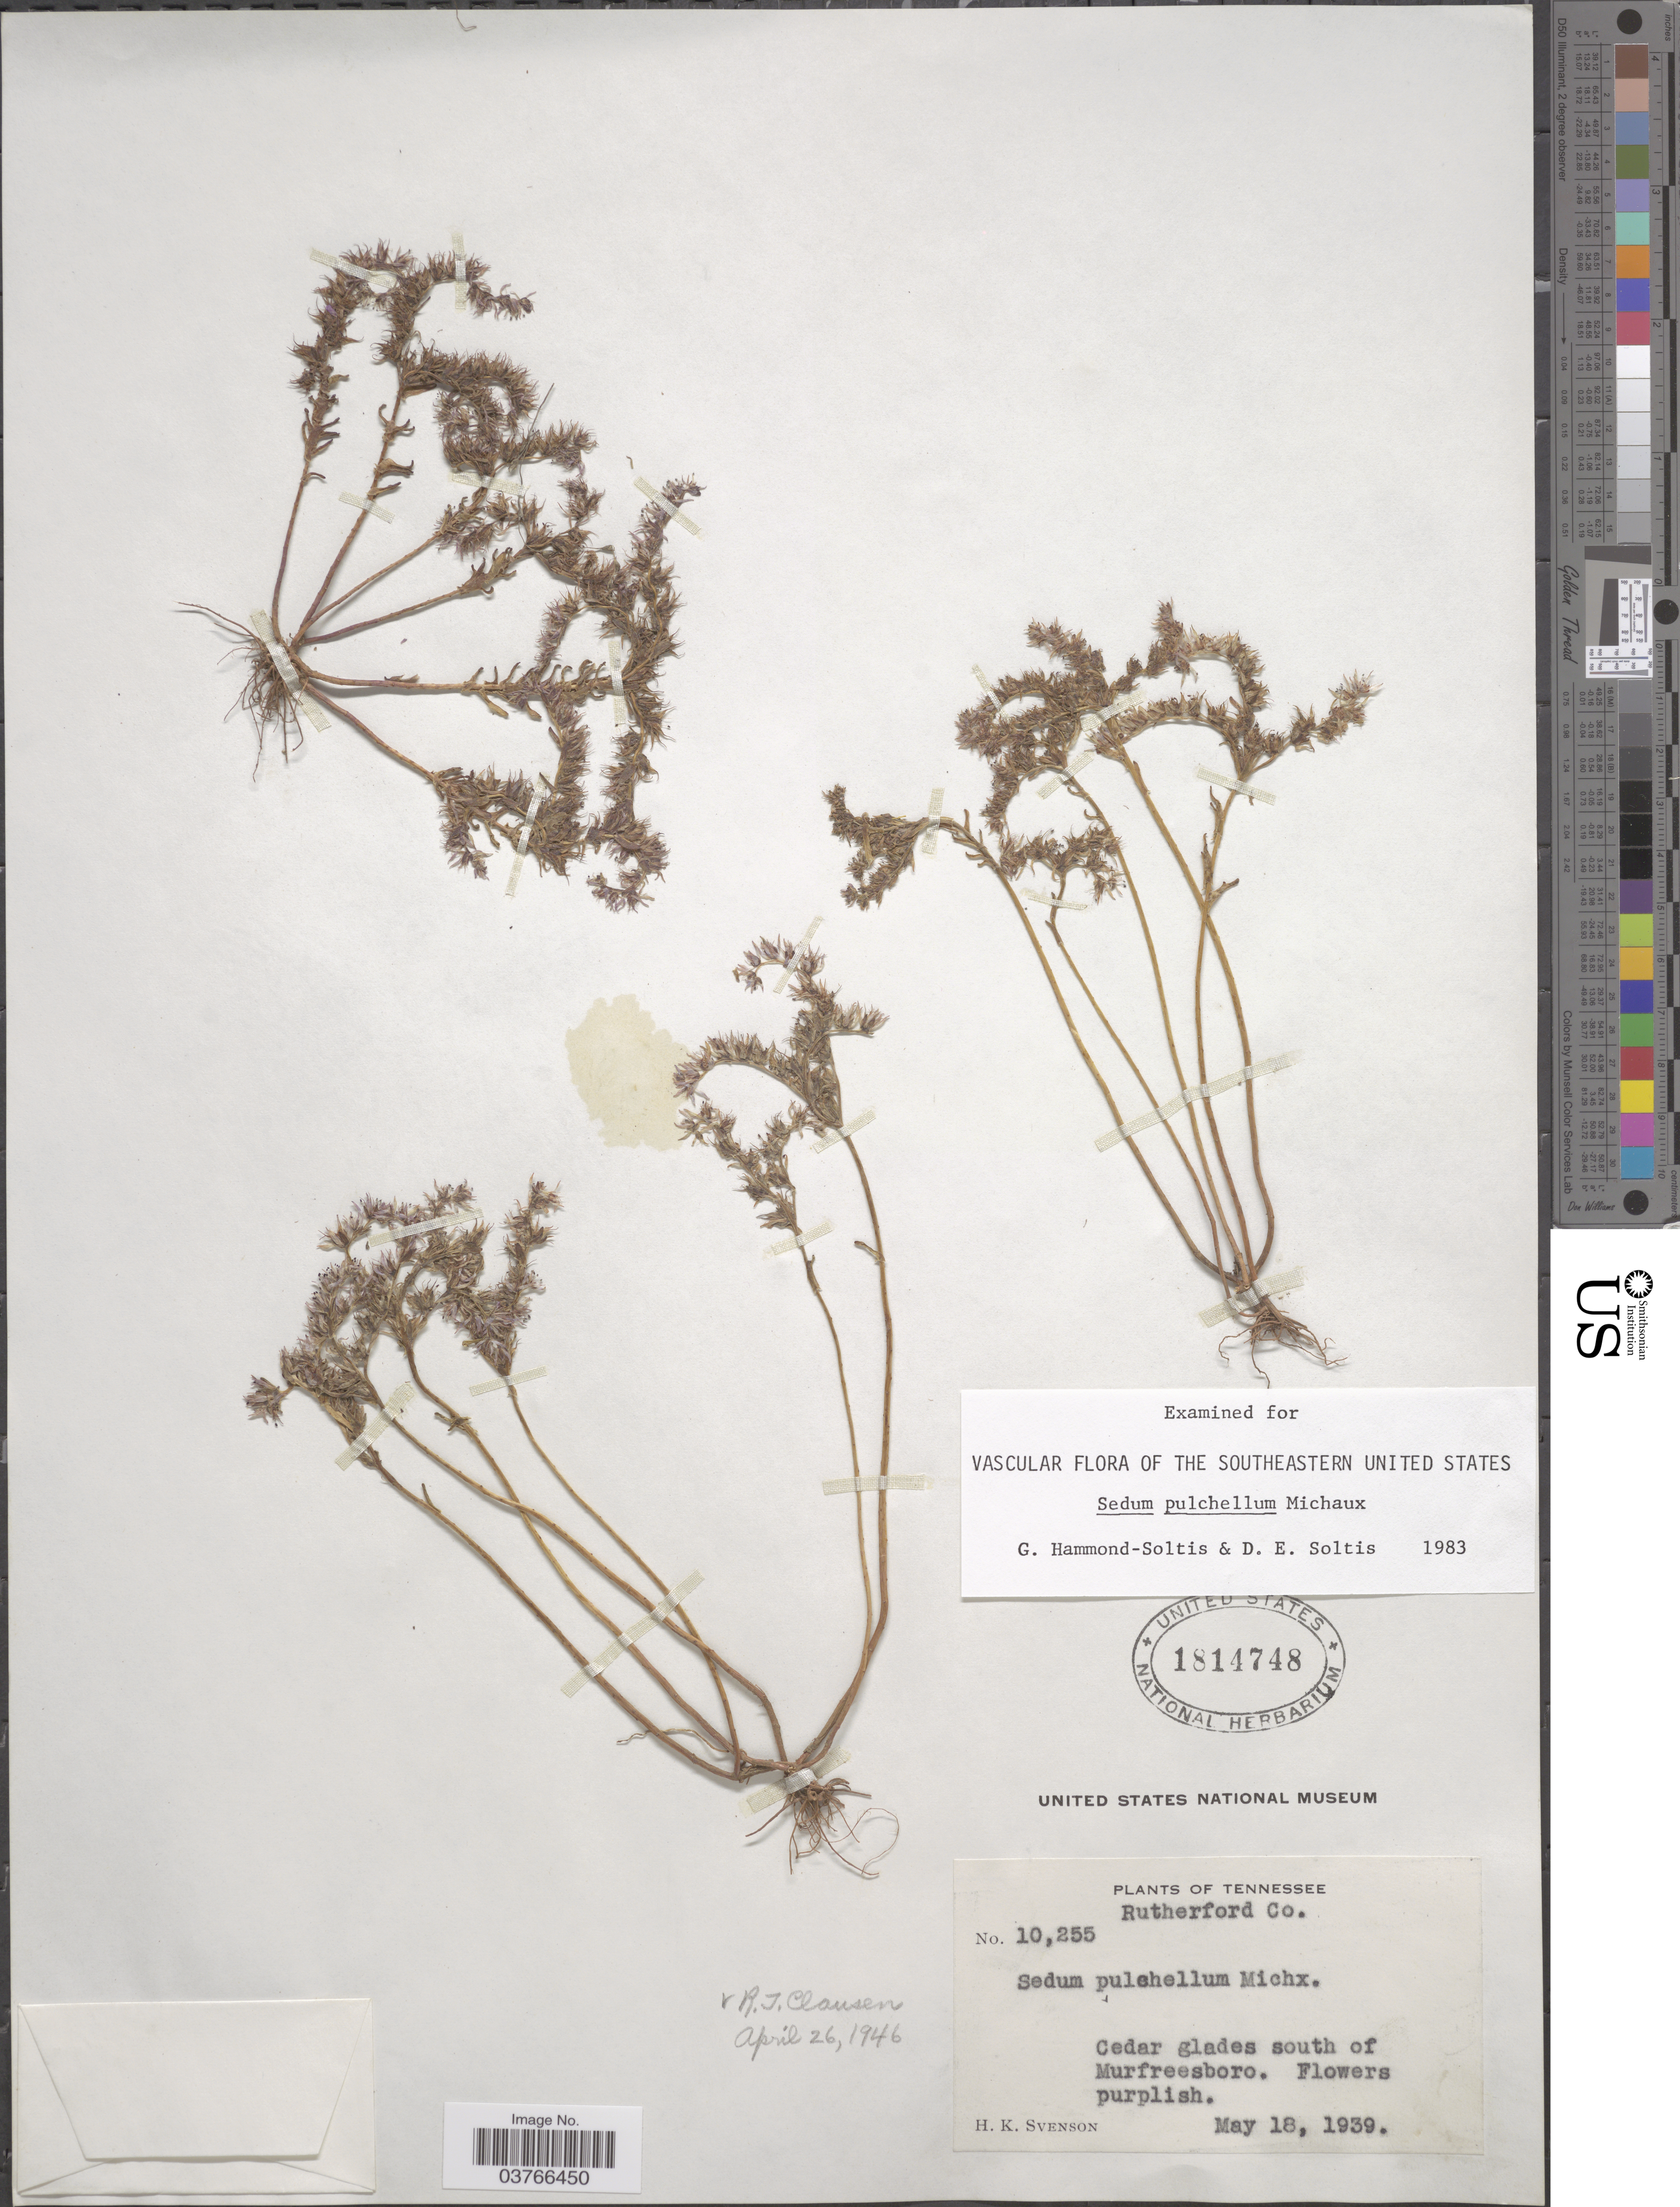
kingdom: Plantae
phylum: Tracheophyta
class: Magnoliopsida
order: Saxifragales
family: Crassulaceae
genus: Sedum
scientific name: Sedum pulchellum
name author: Michx.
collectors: H. K. Svenson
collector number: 10255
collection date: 1939-05-18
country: United States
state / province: Tennessee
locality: Rutherford Co. Cedar glades south of Murfreesboro.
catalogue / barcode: US 1814748